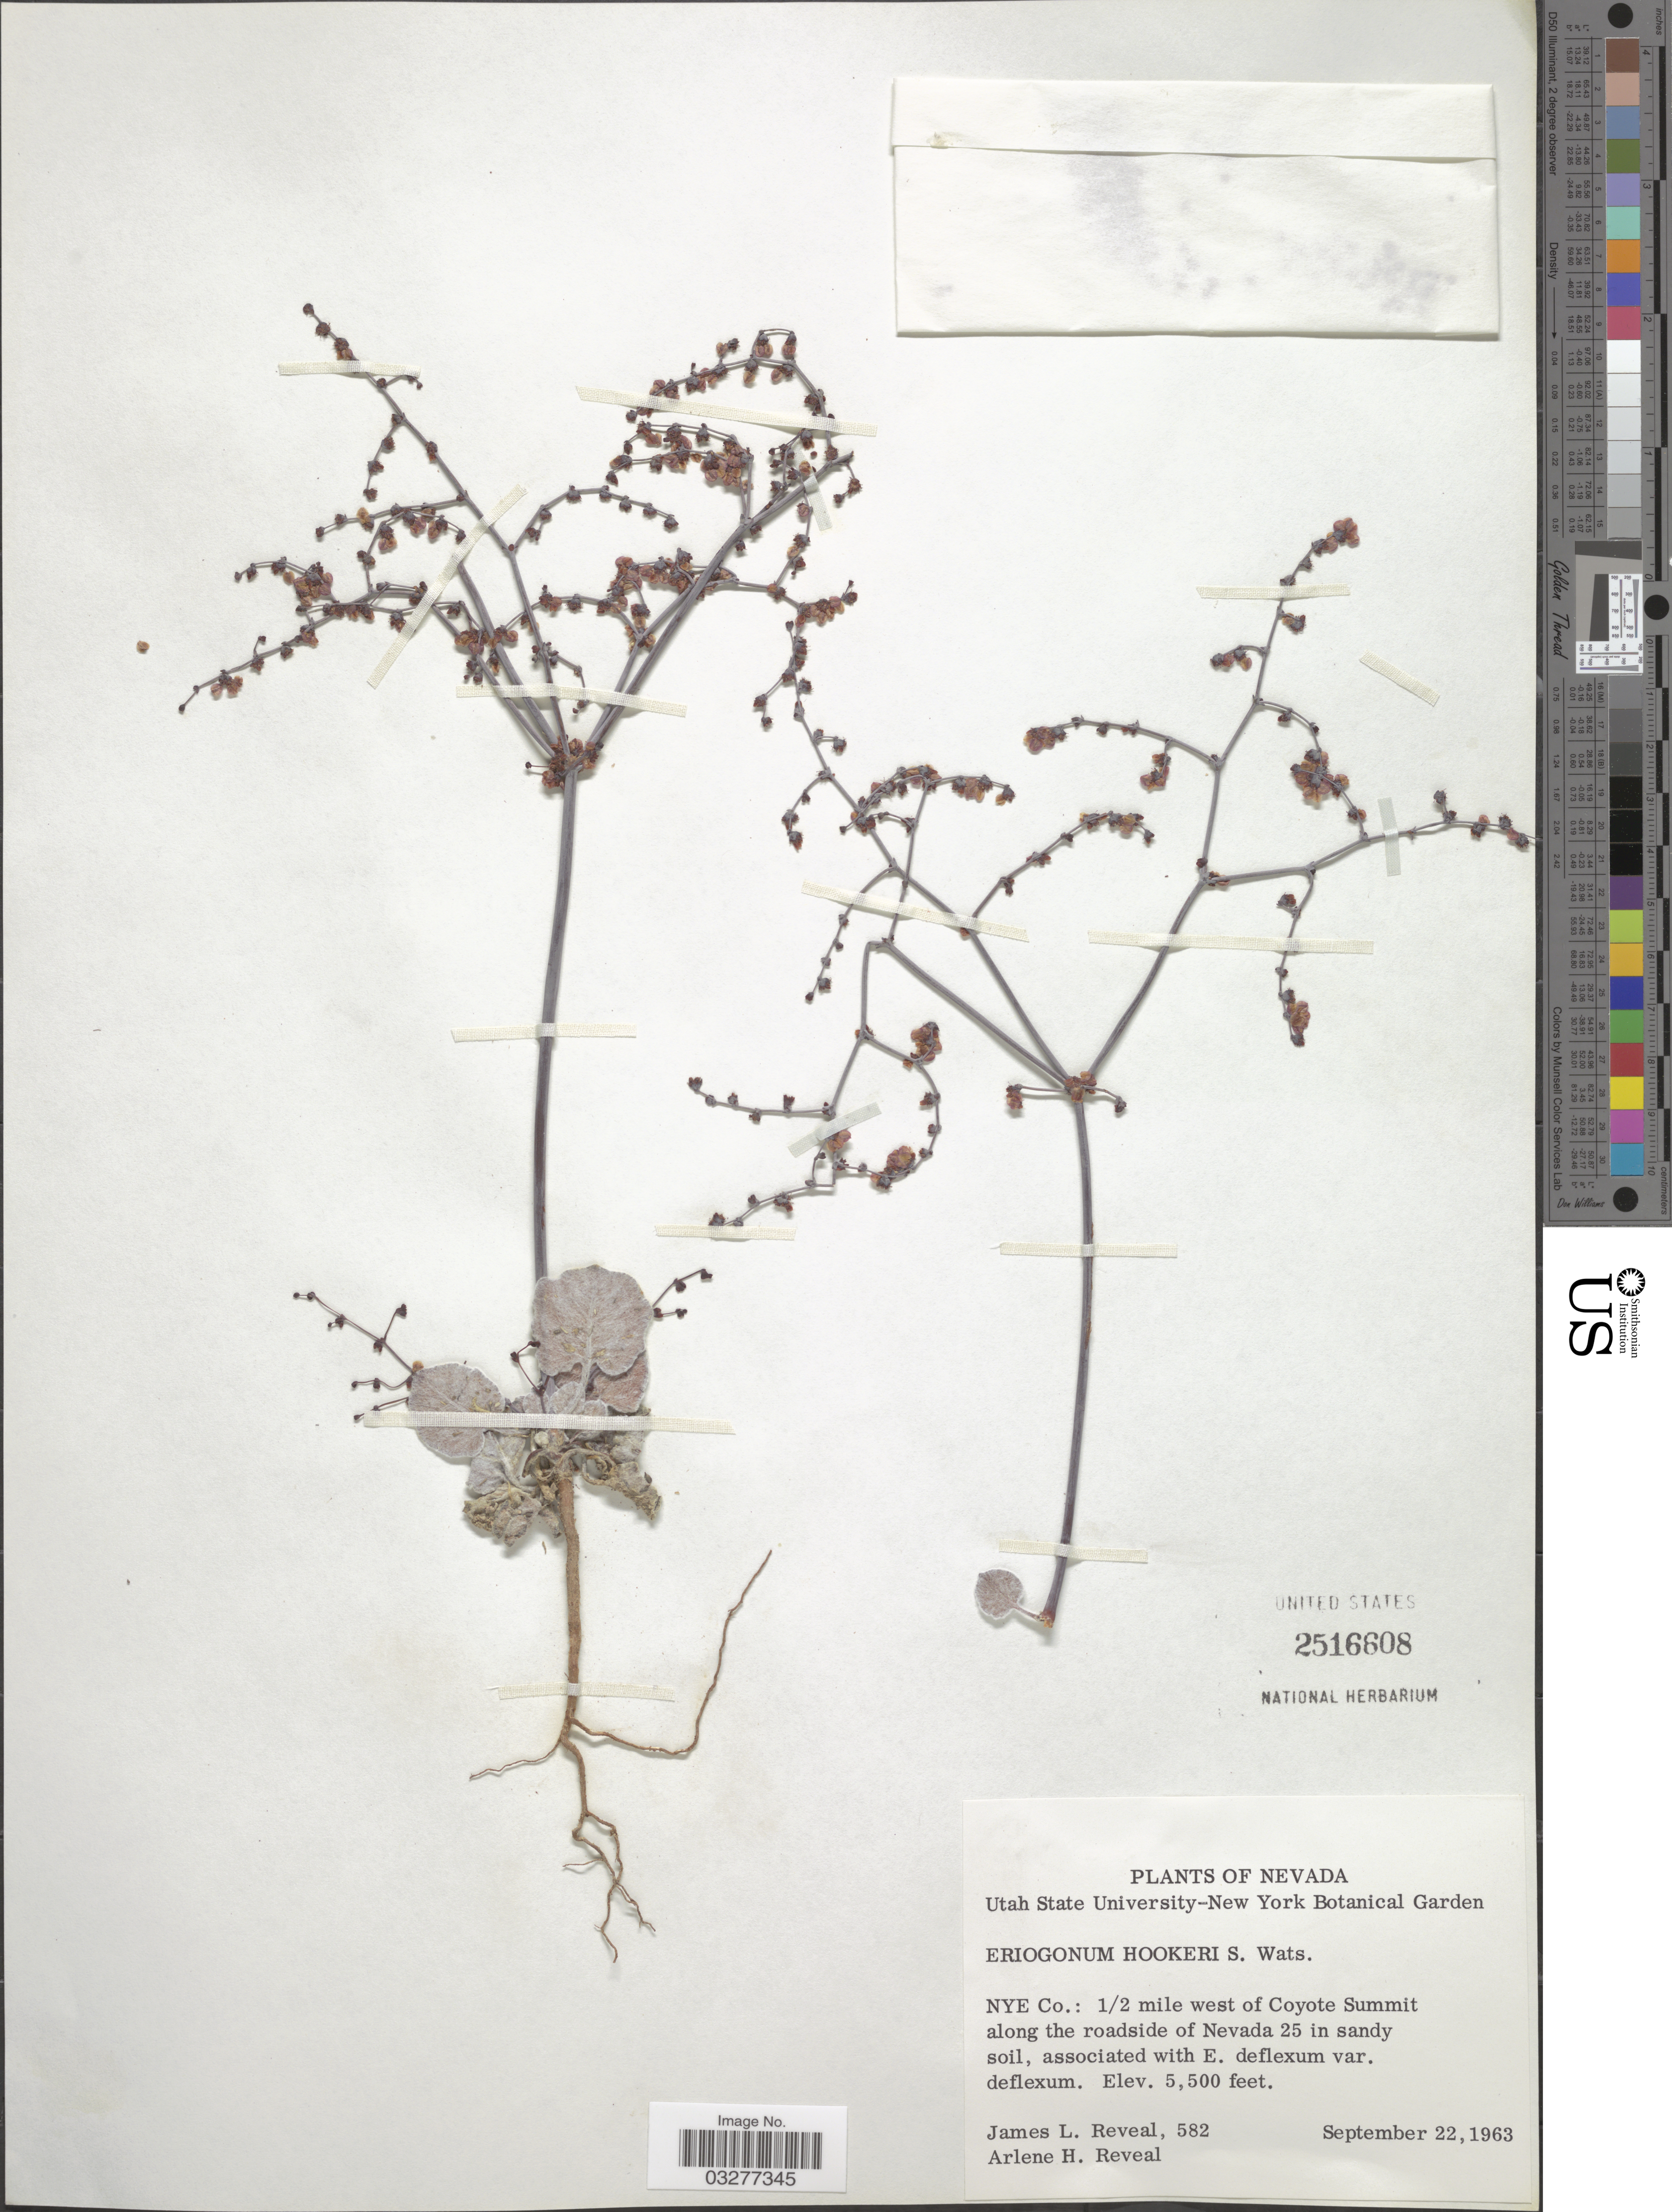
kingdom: Plantae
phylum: Tracheophyta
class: Magnoliopsida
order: Caryophyllales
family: Polygonaceae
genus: Eriogonum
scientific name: Eriogonum hookeri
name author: S. Watson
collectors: J. L. Reveal & A. H. Reveal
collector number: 582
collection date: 1963-09-22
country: United States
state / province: Nevada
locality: Nye Co.: 1/2 mile west of Coyote Summit along the roadside of Nevada 25.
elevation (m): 1676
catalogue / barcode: US 2516608